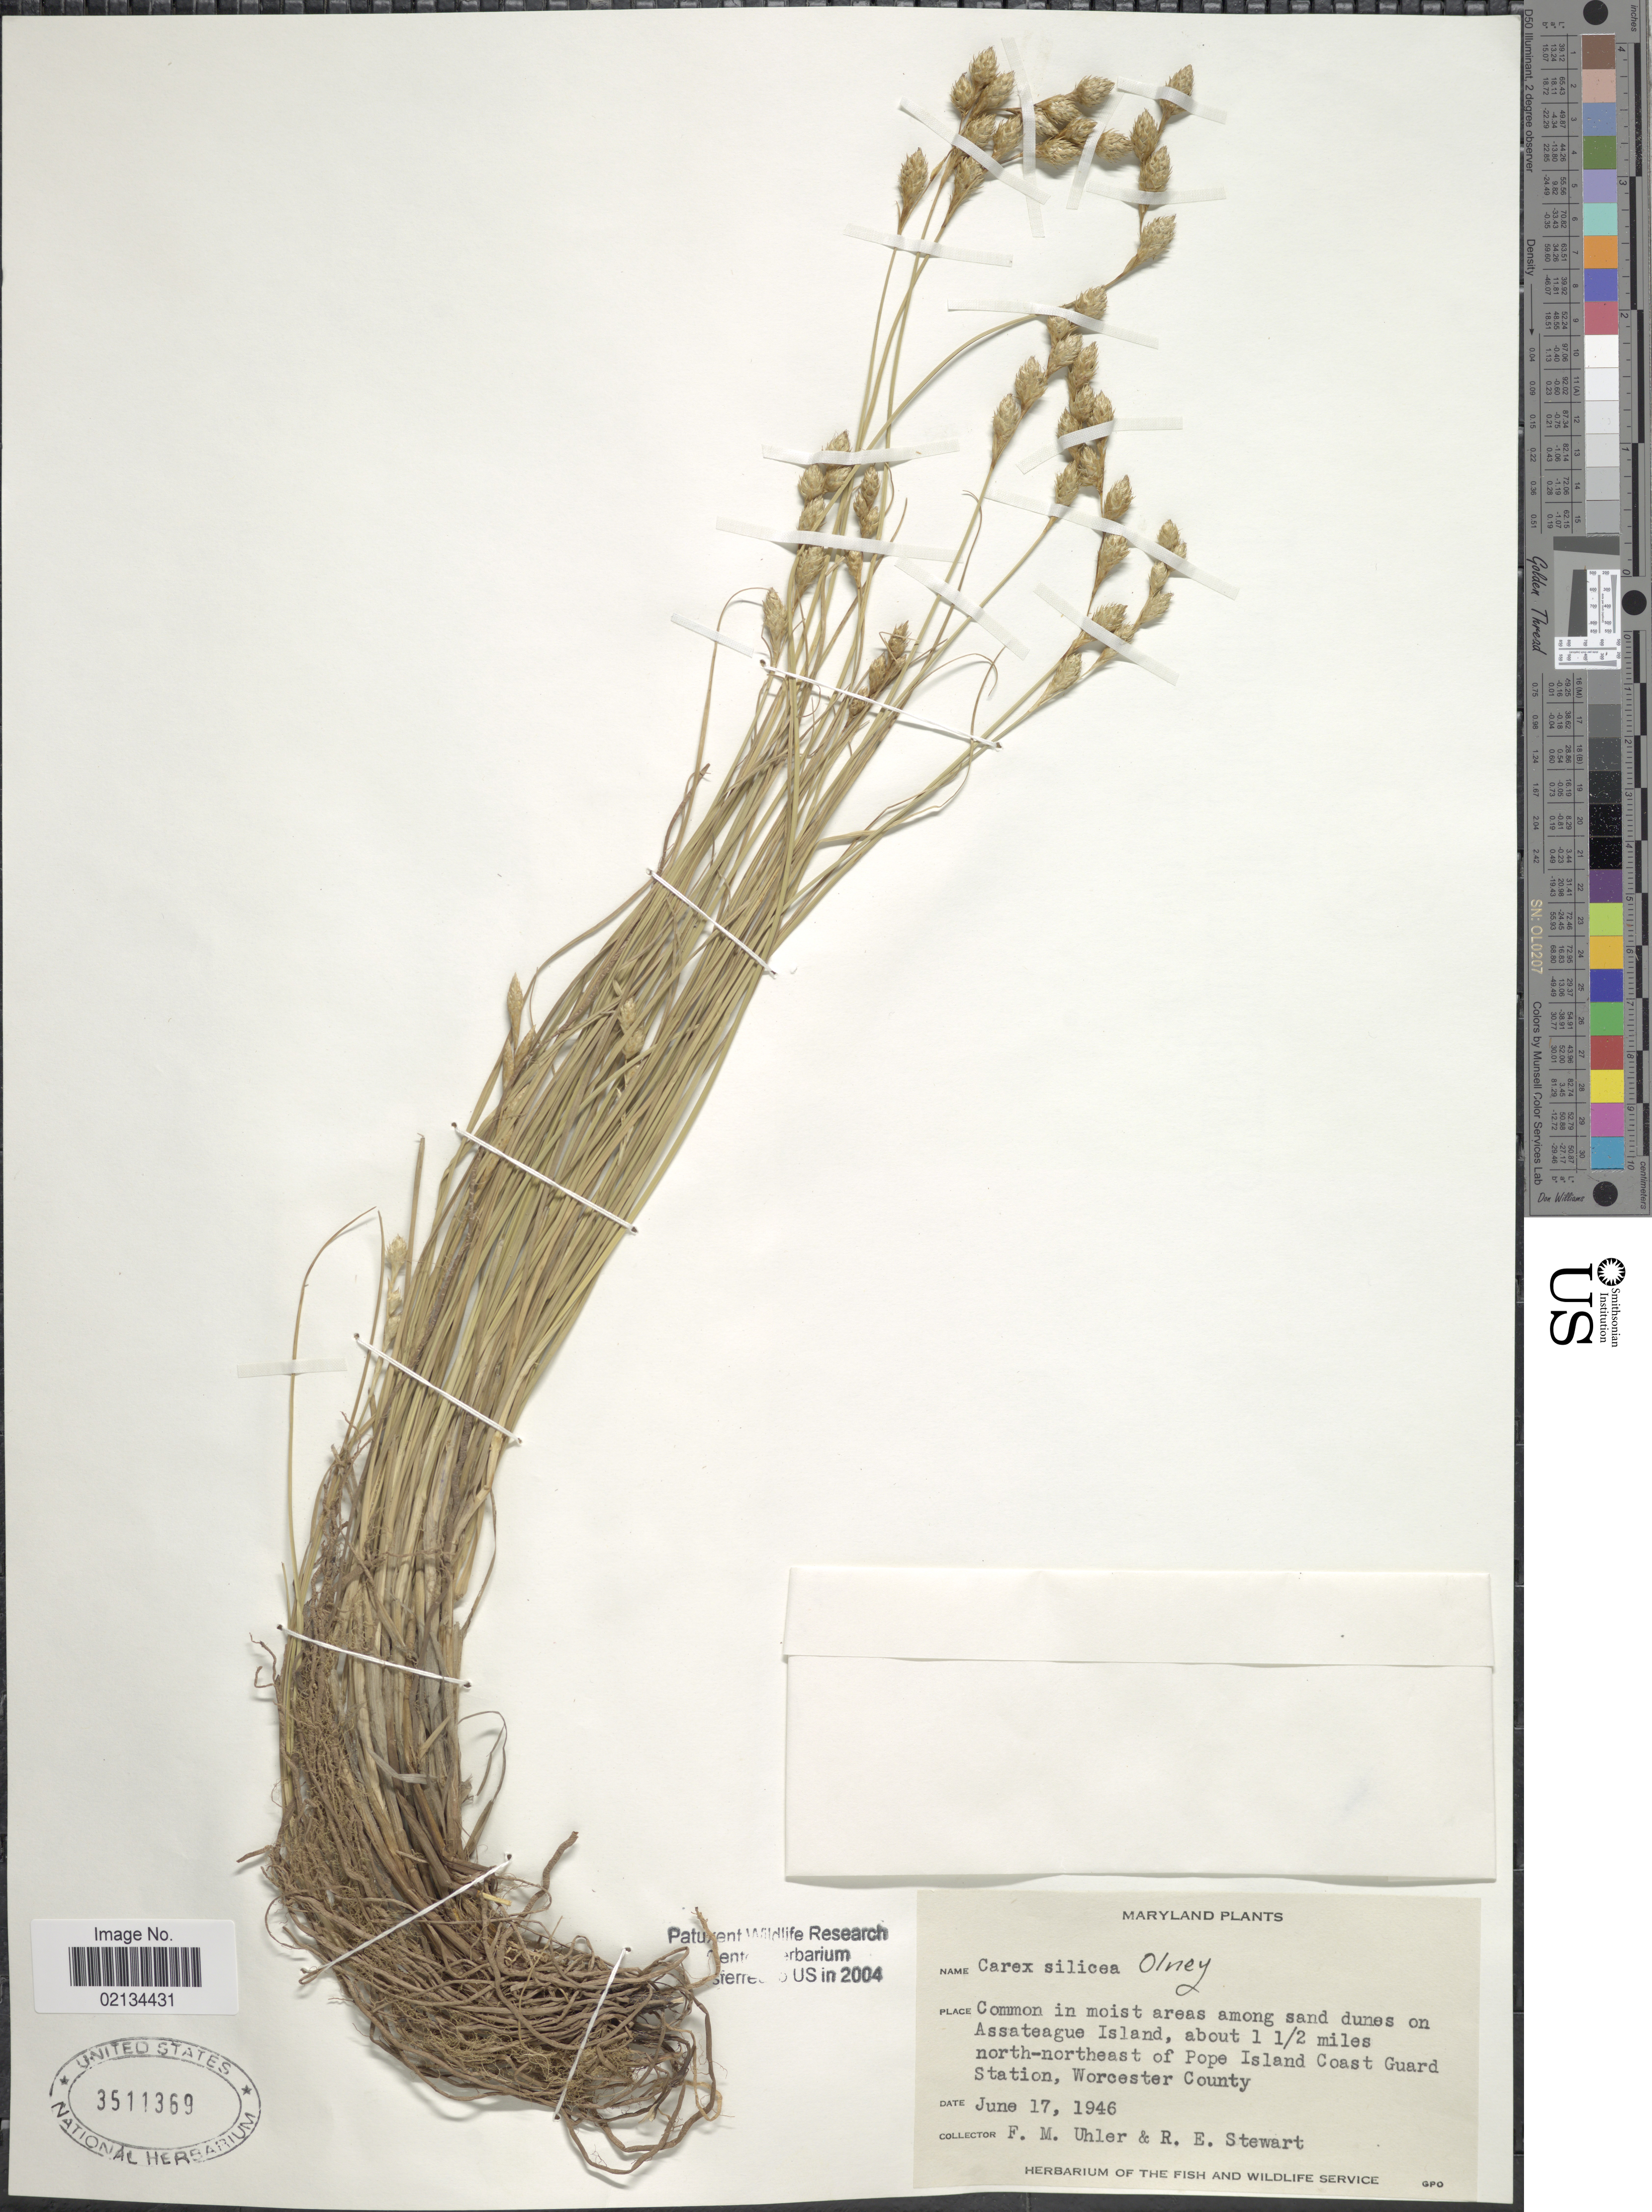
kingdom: Plantae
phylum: Tracheophyta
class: Liliopsida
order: Poales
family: Cyperaceae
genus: Carex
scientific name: Carex silicea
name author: Olney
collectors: F. M. Uhler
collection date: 1946-06-17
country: United States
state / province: Maryland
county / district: Worcester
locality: In moist areas among sand dunes on Assateague Island, about 1 1/2 miles north-northeast of Pope Island Coast Guard Station, Worcester County.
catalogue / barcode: US 3511369